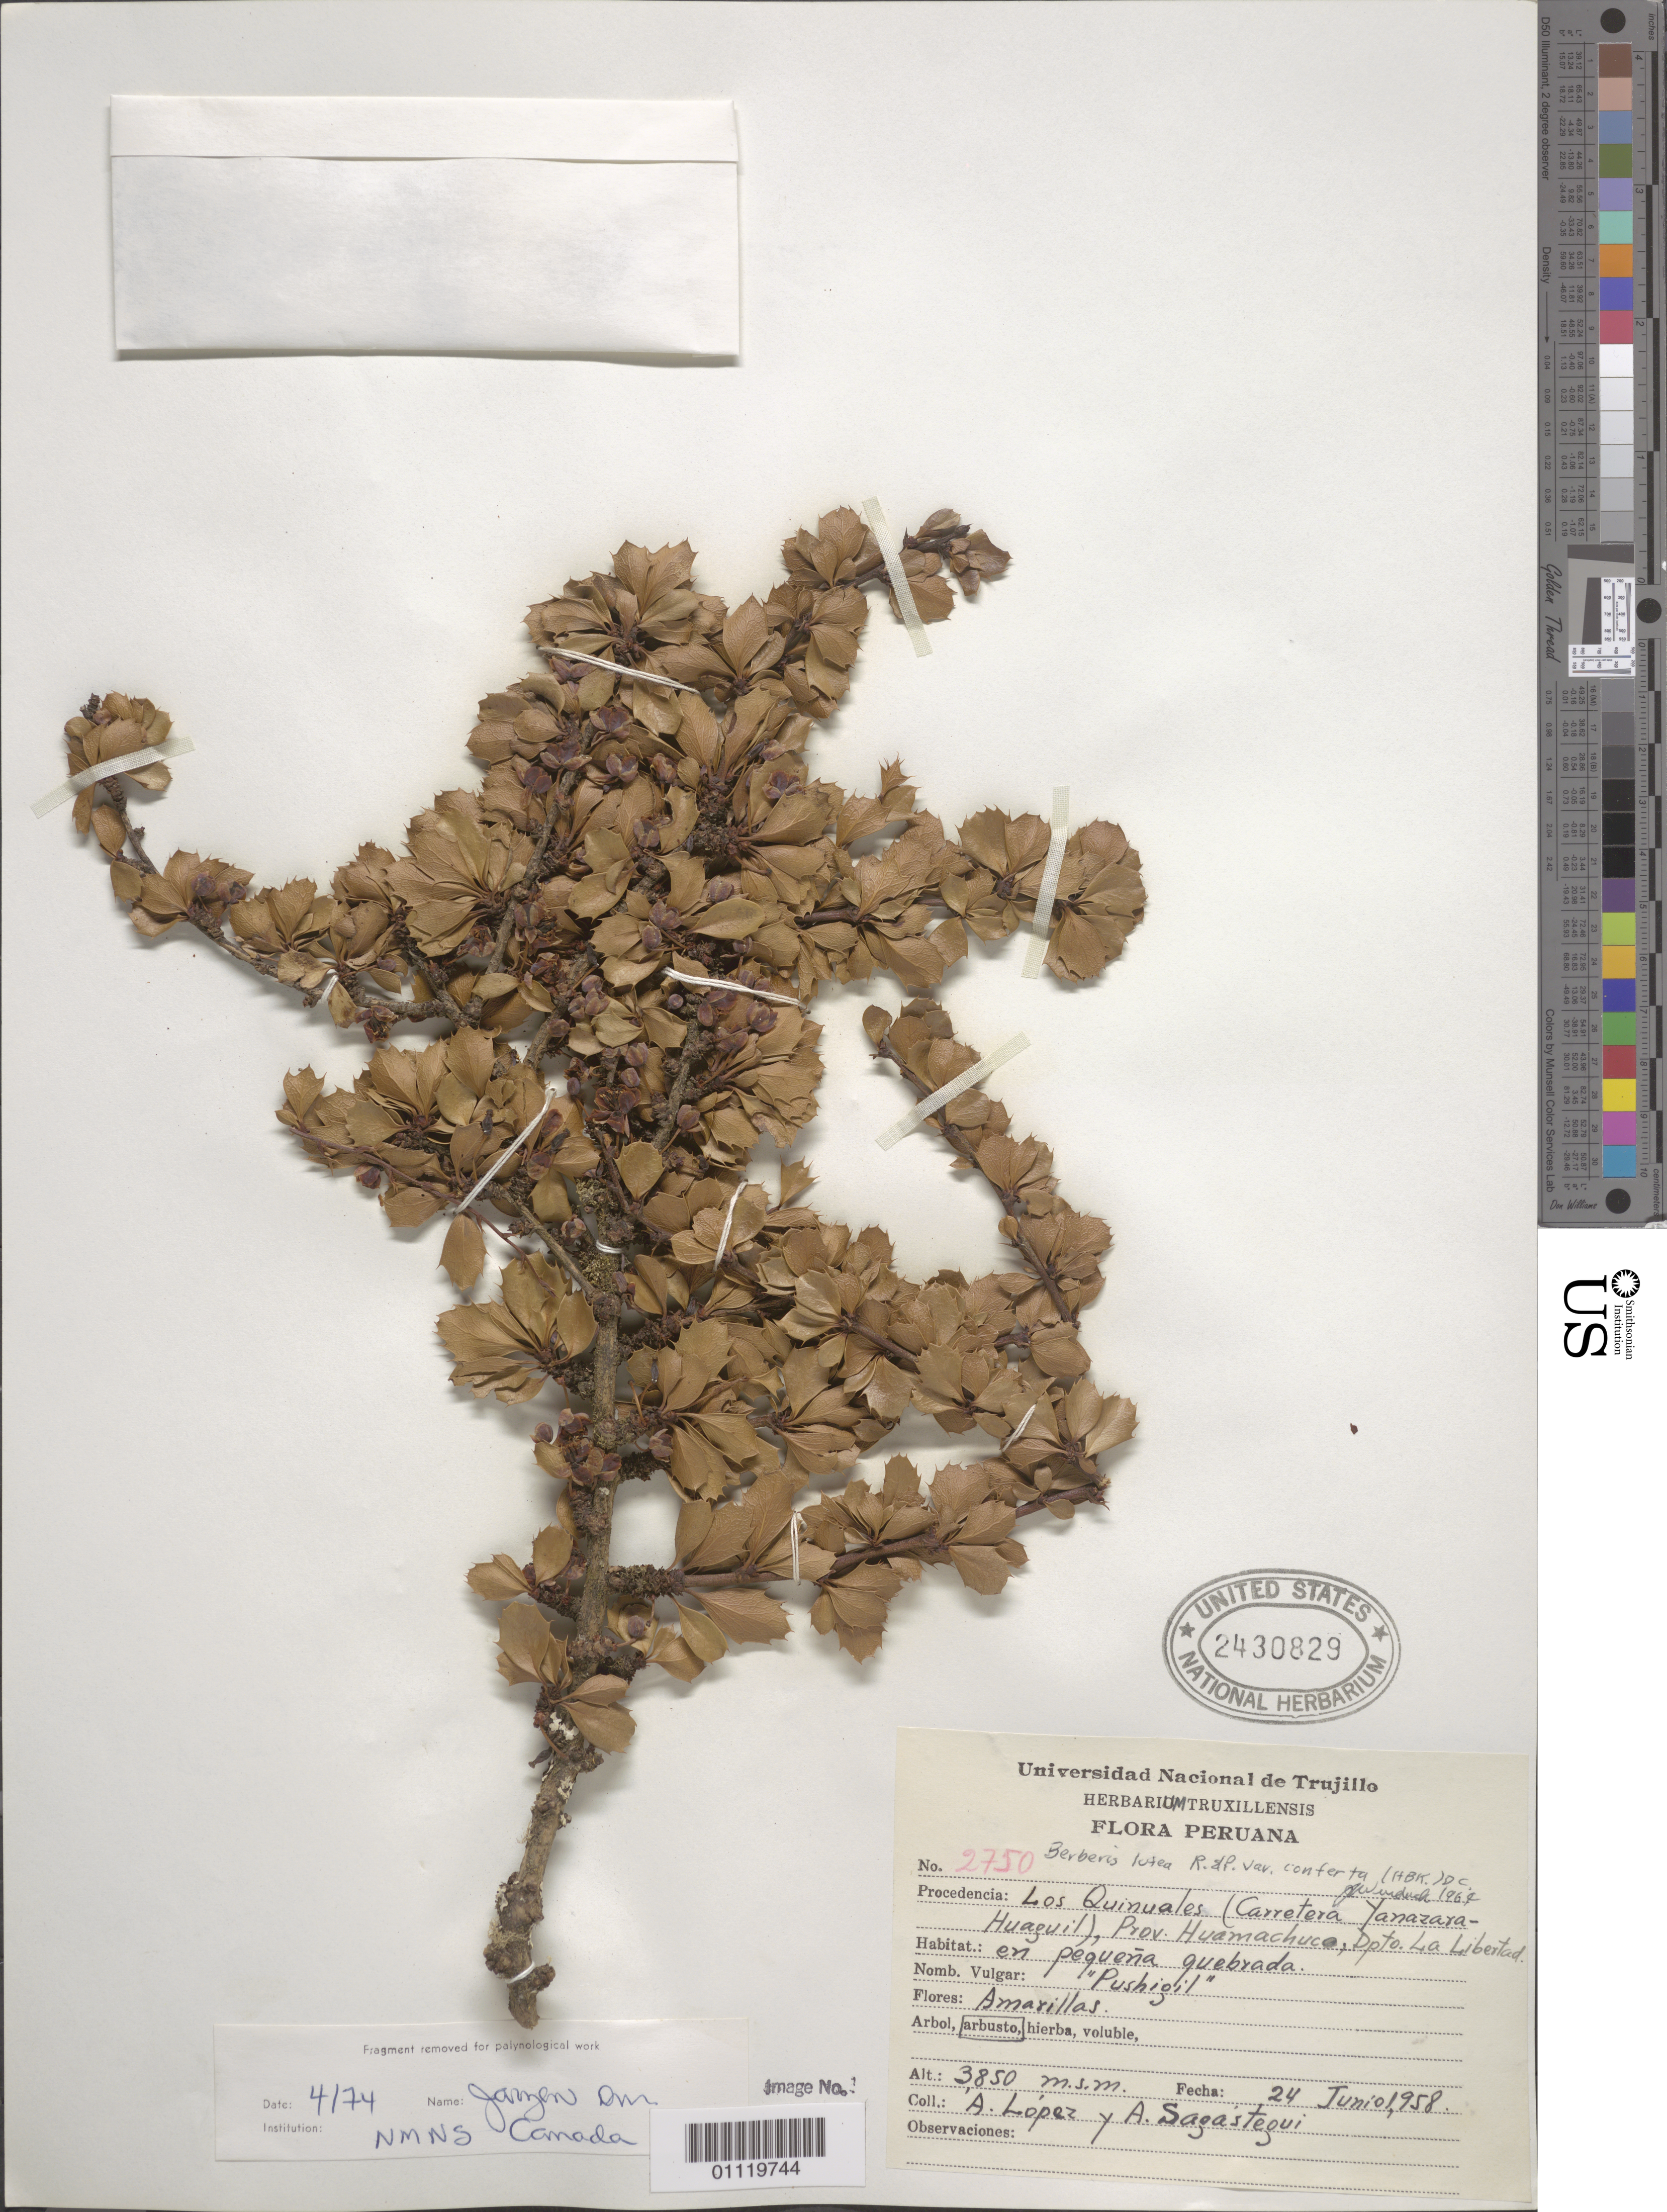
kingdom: Plantae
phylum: Tracheophyta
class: Magnoliopsida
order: Ranunculales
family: Berberidaceae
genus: Berberis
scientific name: Berberis lutea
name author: Ruiz & Pav.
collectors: A. Lopez & A. Sagástegui A.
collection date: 1958-06-24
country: Peru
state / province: La Libertad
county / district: Sanchez Carrion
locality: Los Quinuales, Huagil-Yanazaya Road; in a small stream/gorge. Huamachuco Dist.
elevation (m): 3850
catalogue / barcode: US 2430829